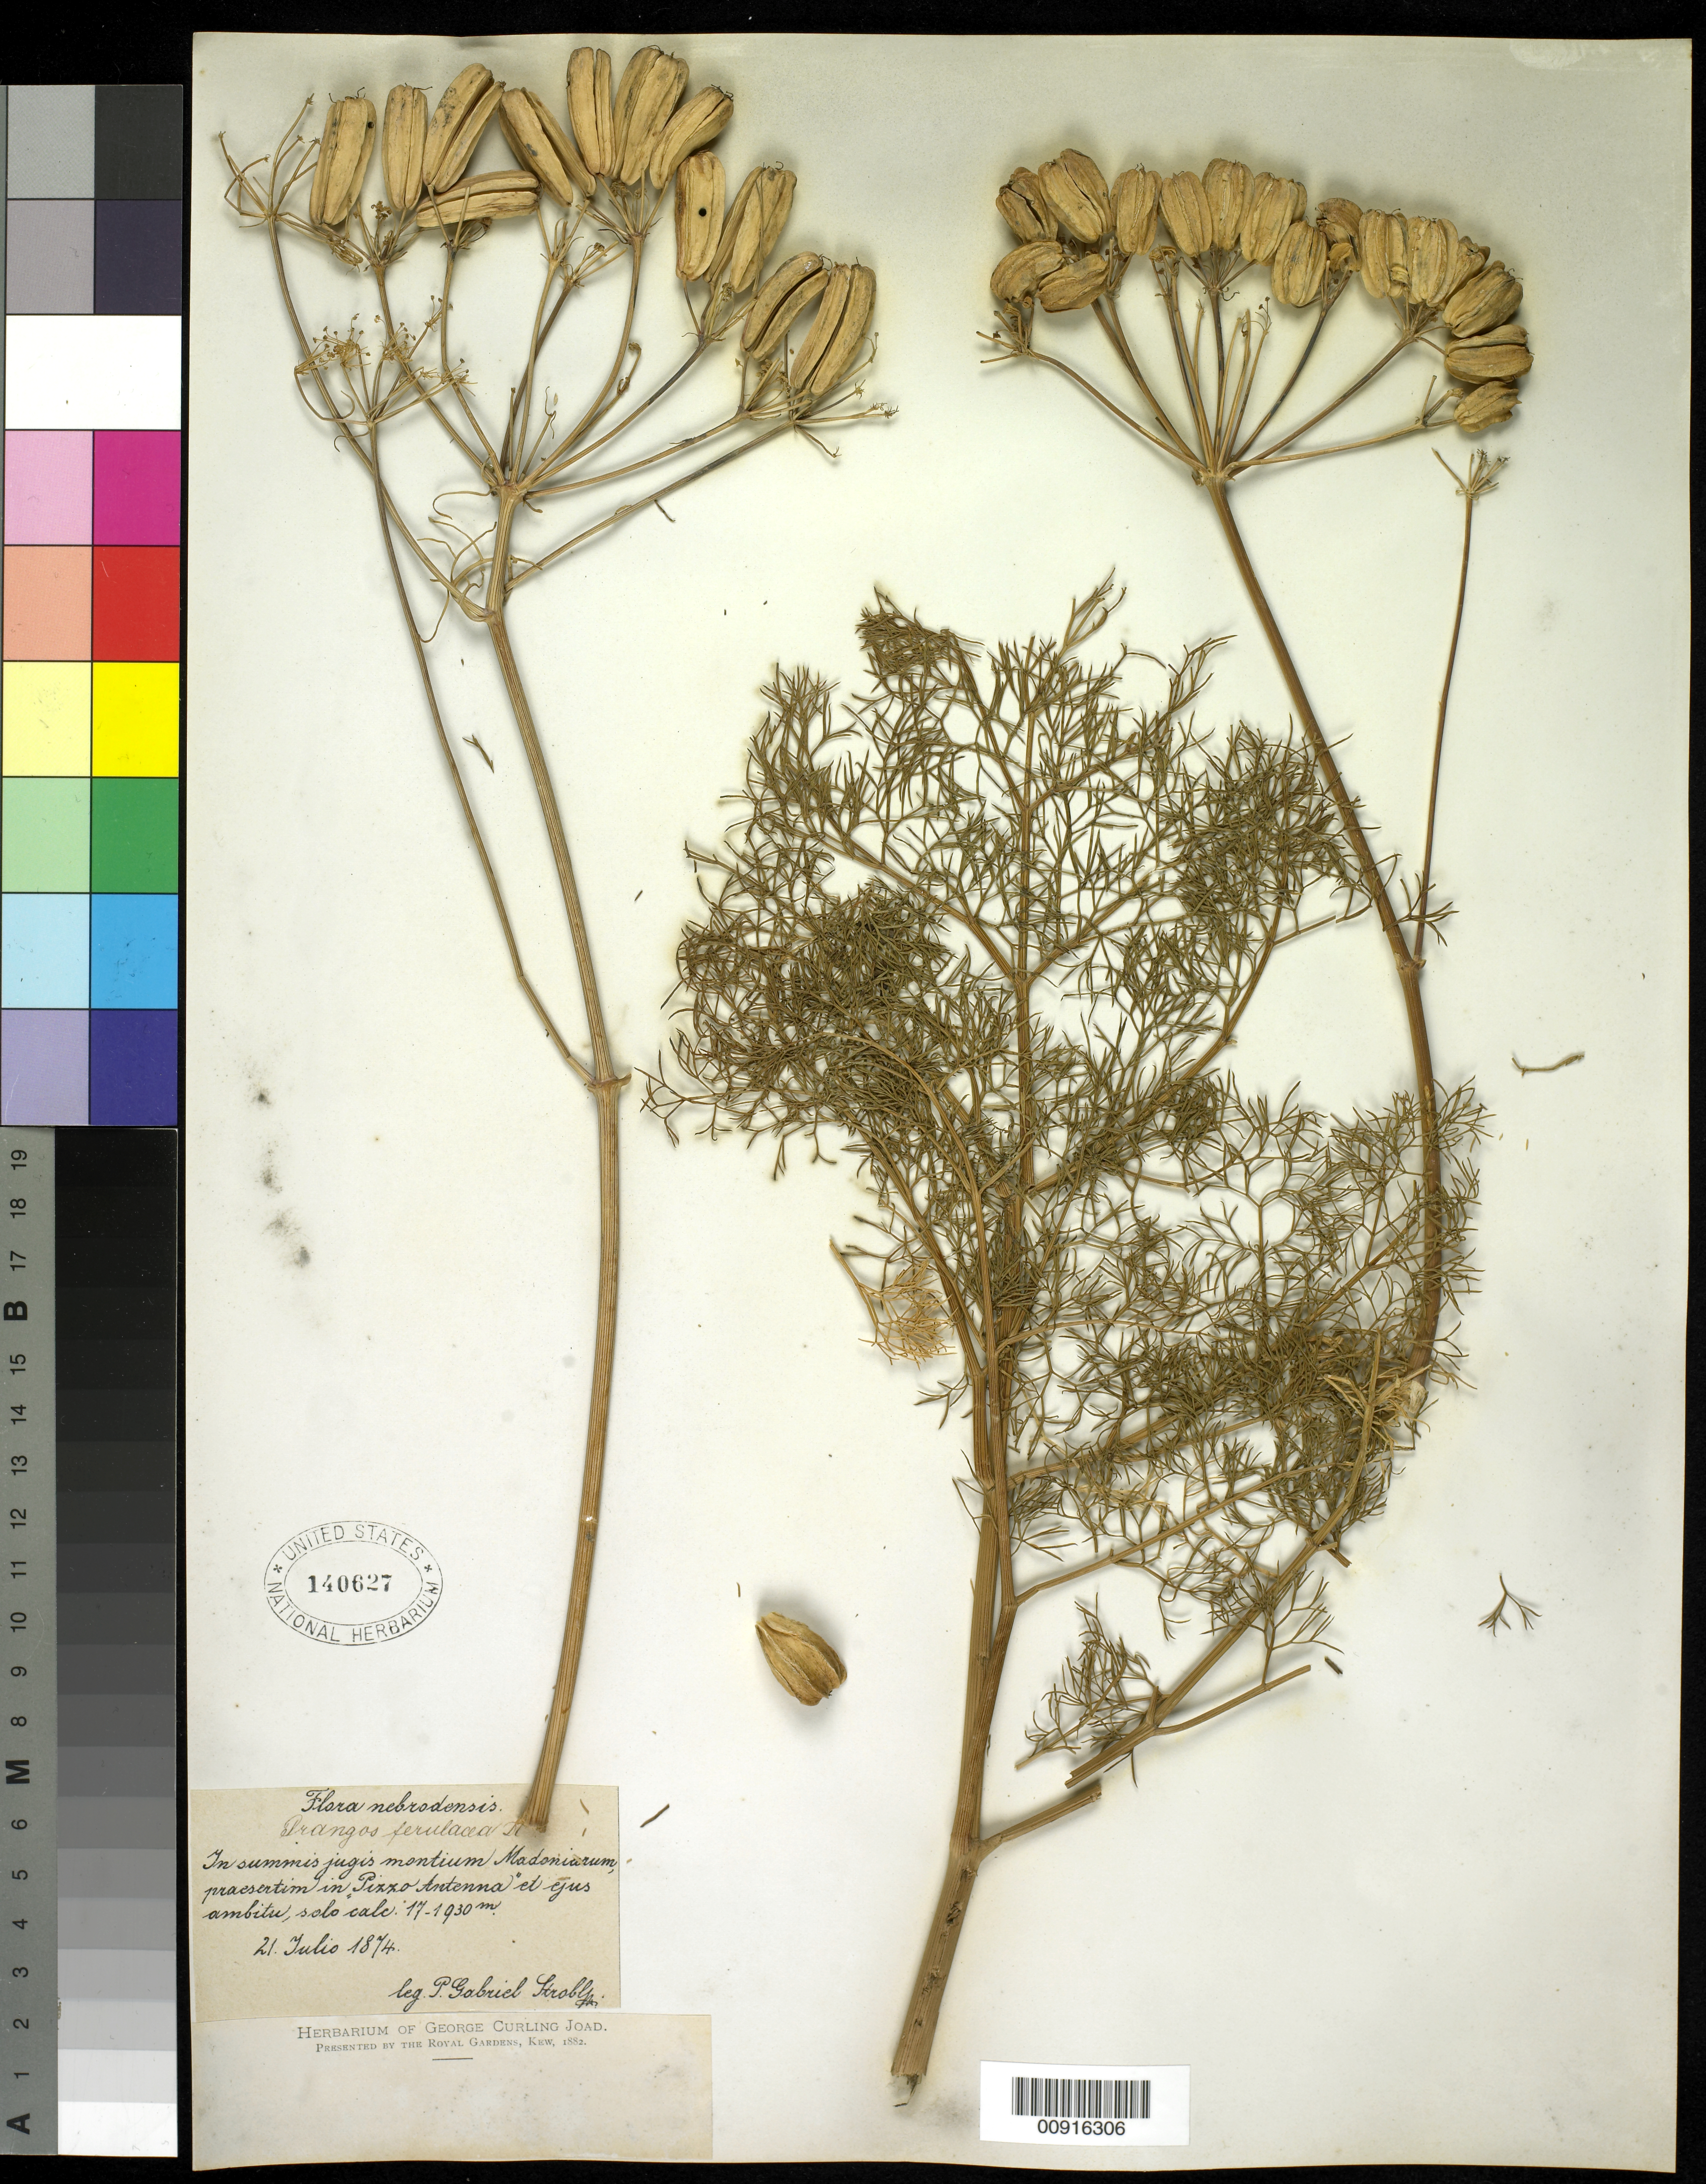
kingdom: Plantae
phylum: Tracheophyta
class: Magnoliopsida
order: Apiales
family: Apiaceae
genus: Prangos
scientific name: Prangos ferulacea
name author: (L.) Lindl.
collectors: P. G. Strobl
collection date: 1874-07-21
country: Italy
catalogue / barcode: US 140627